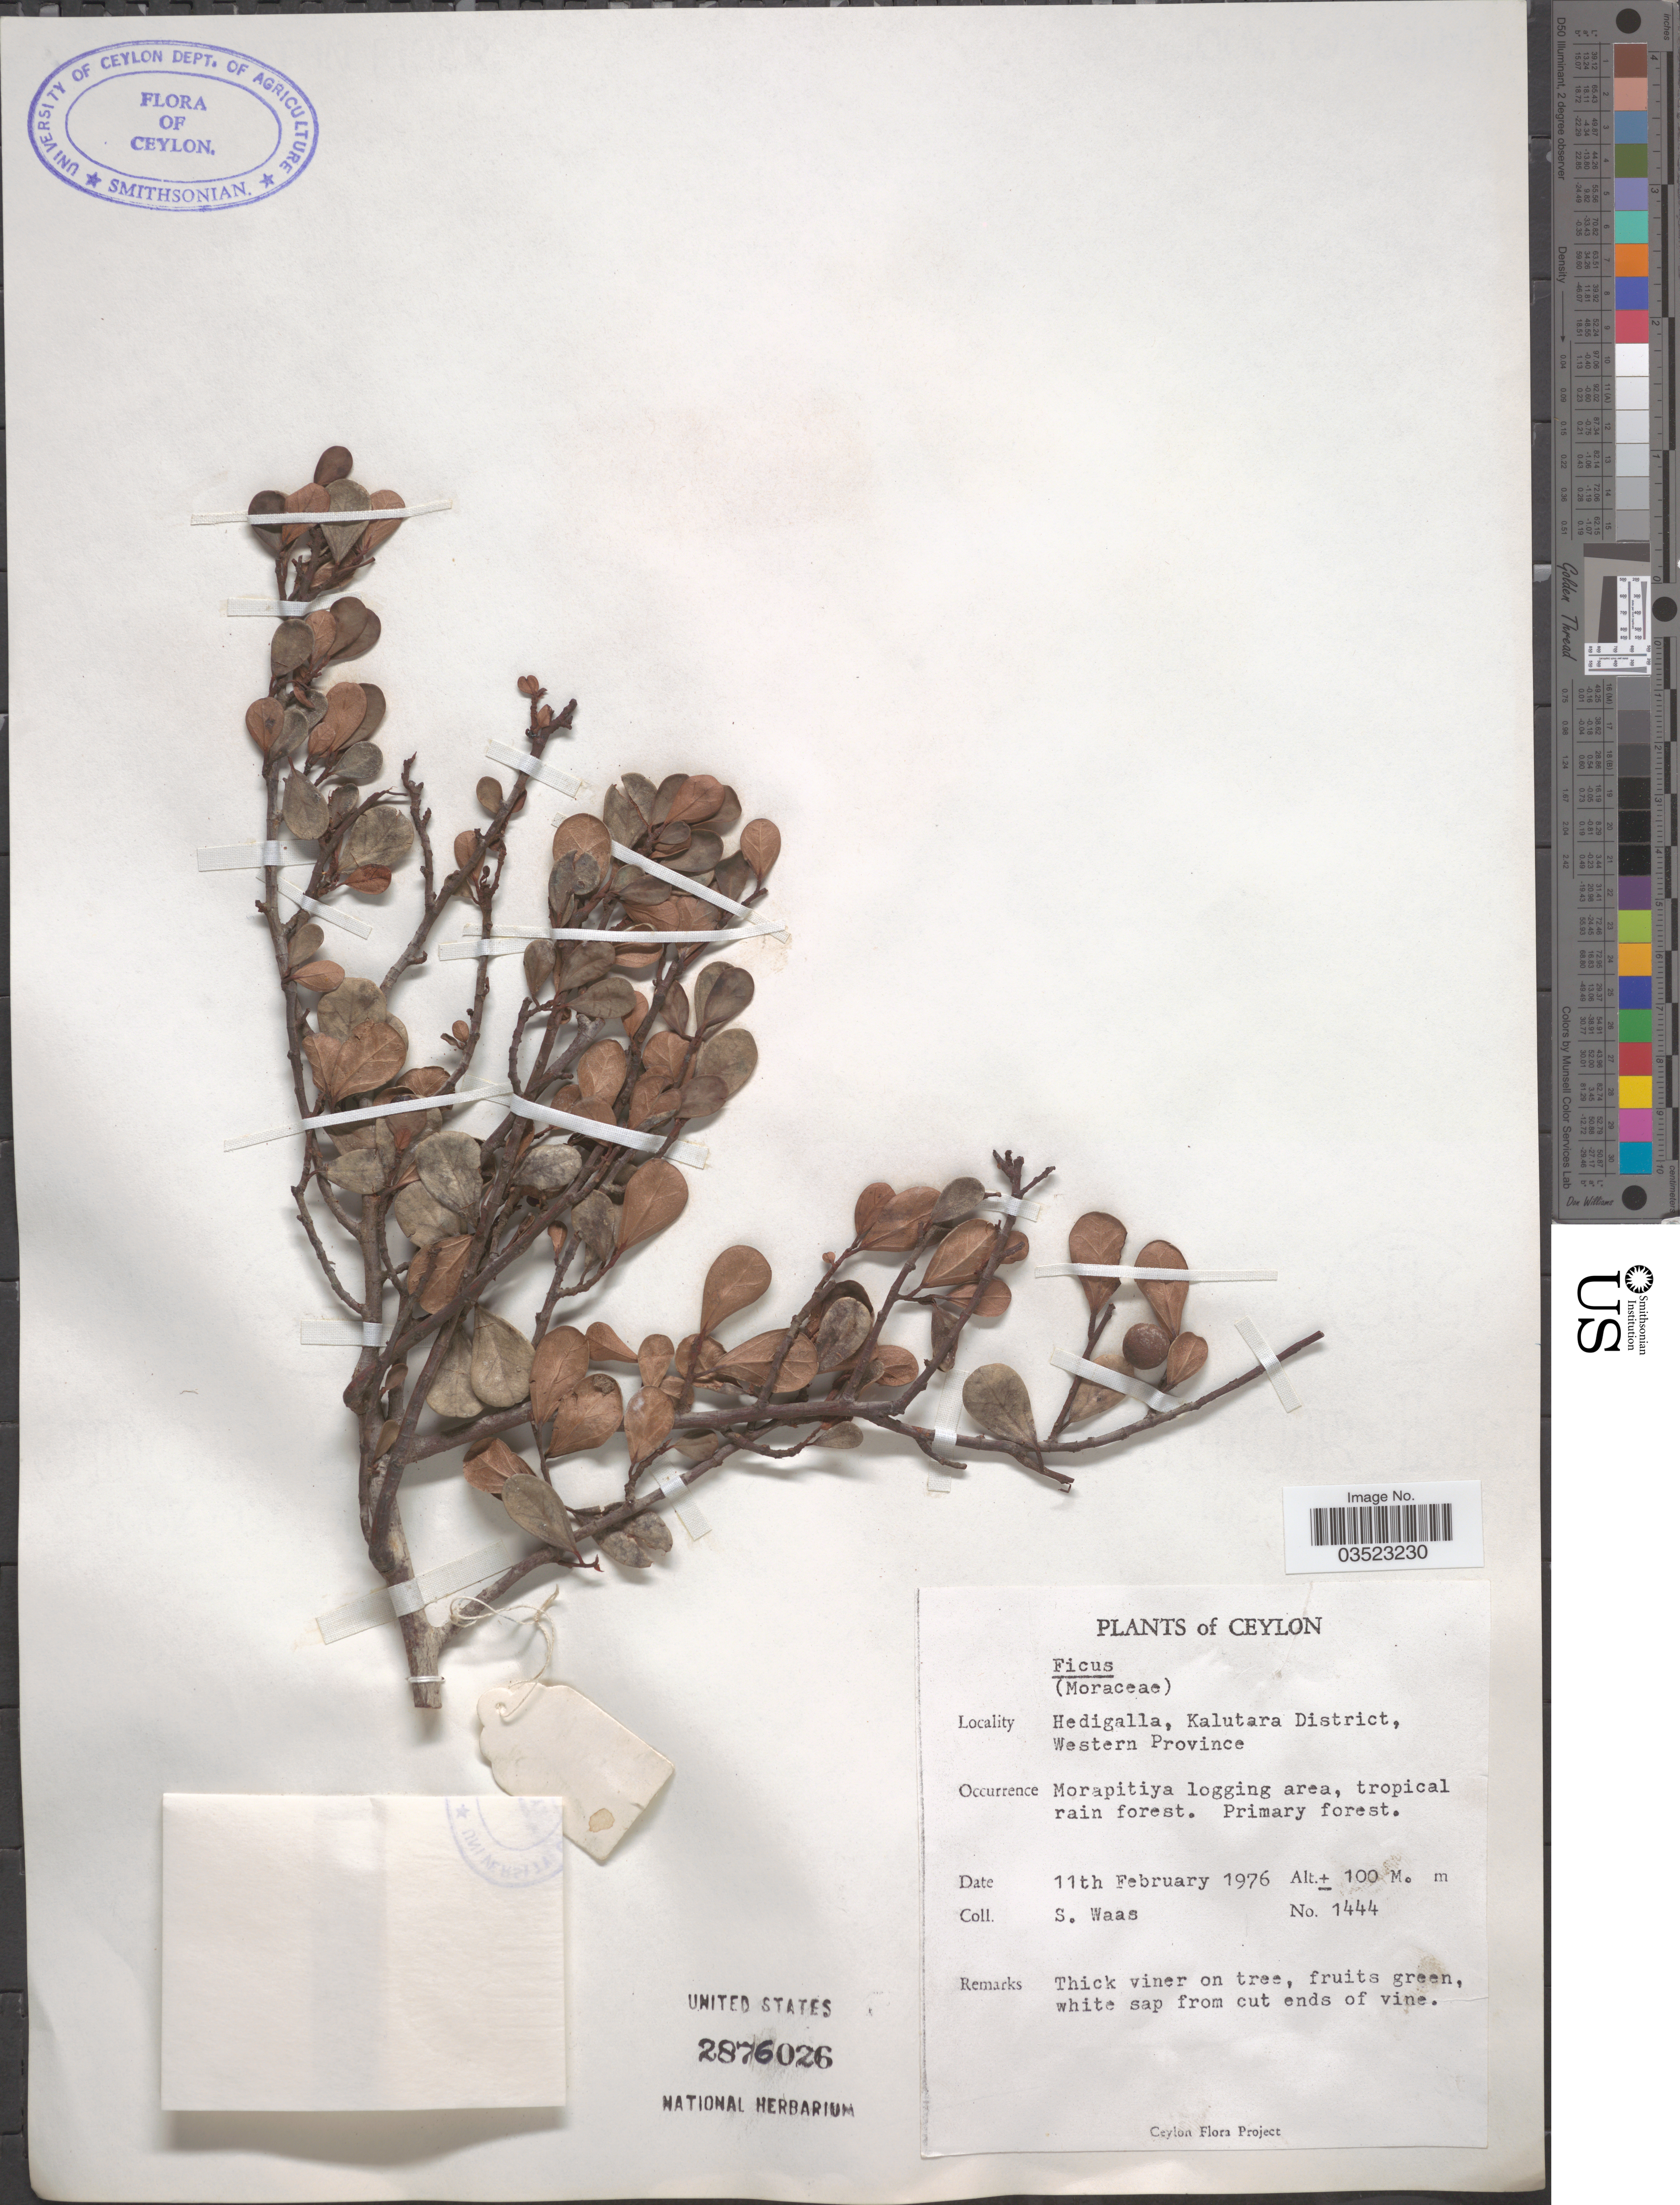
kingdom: Plantae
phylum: Tracheophyta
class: Magnoliopsida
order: Rosales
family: Moraceae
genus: Ficus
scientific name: Ficus sp.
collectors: S. Waas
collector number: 1444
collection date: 1976-02-11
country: Sri Lanka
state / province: North Western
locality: Ceylon. Hedigalla, Kalutara District. Morapitiya logging area, tropical rain forest.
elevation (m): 100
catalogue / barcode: US 2876026